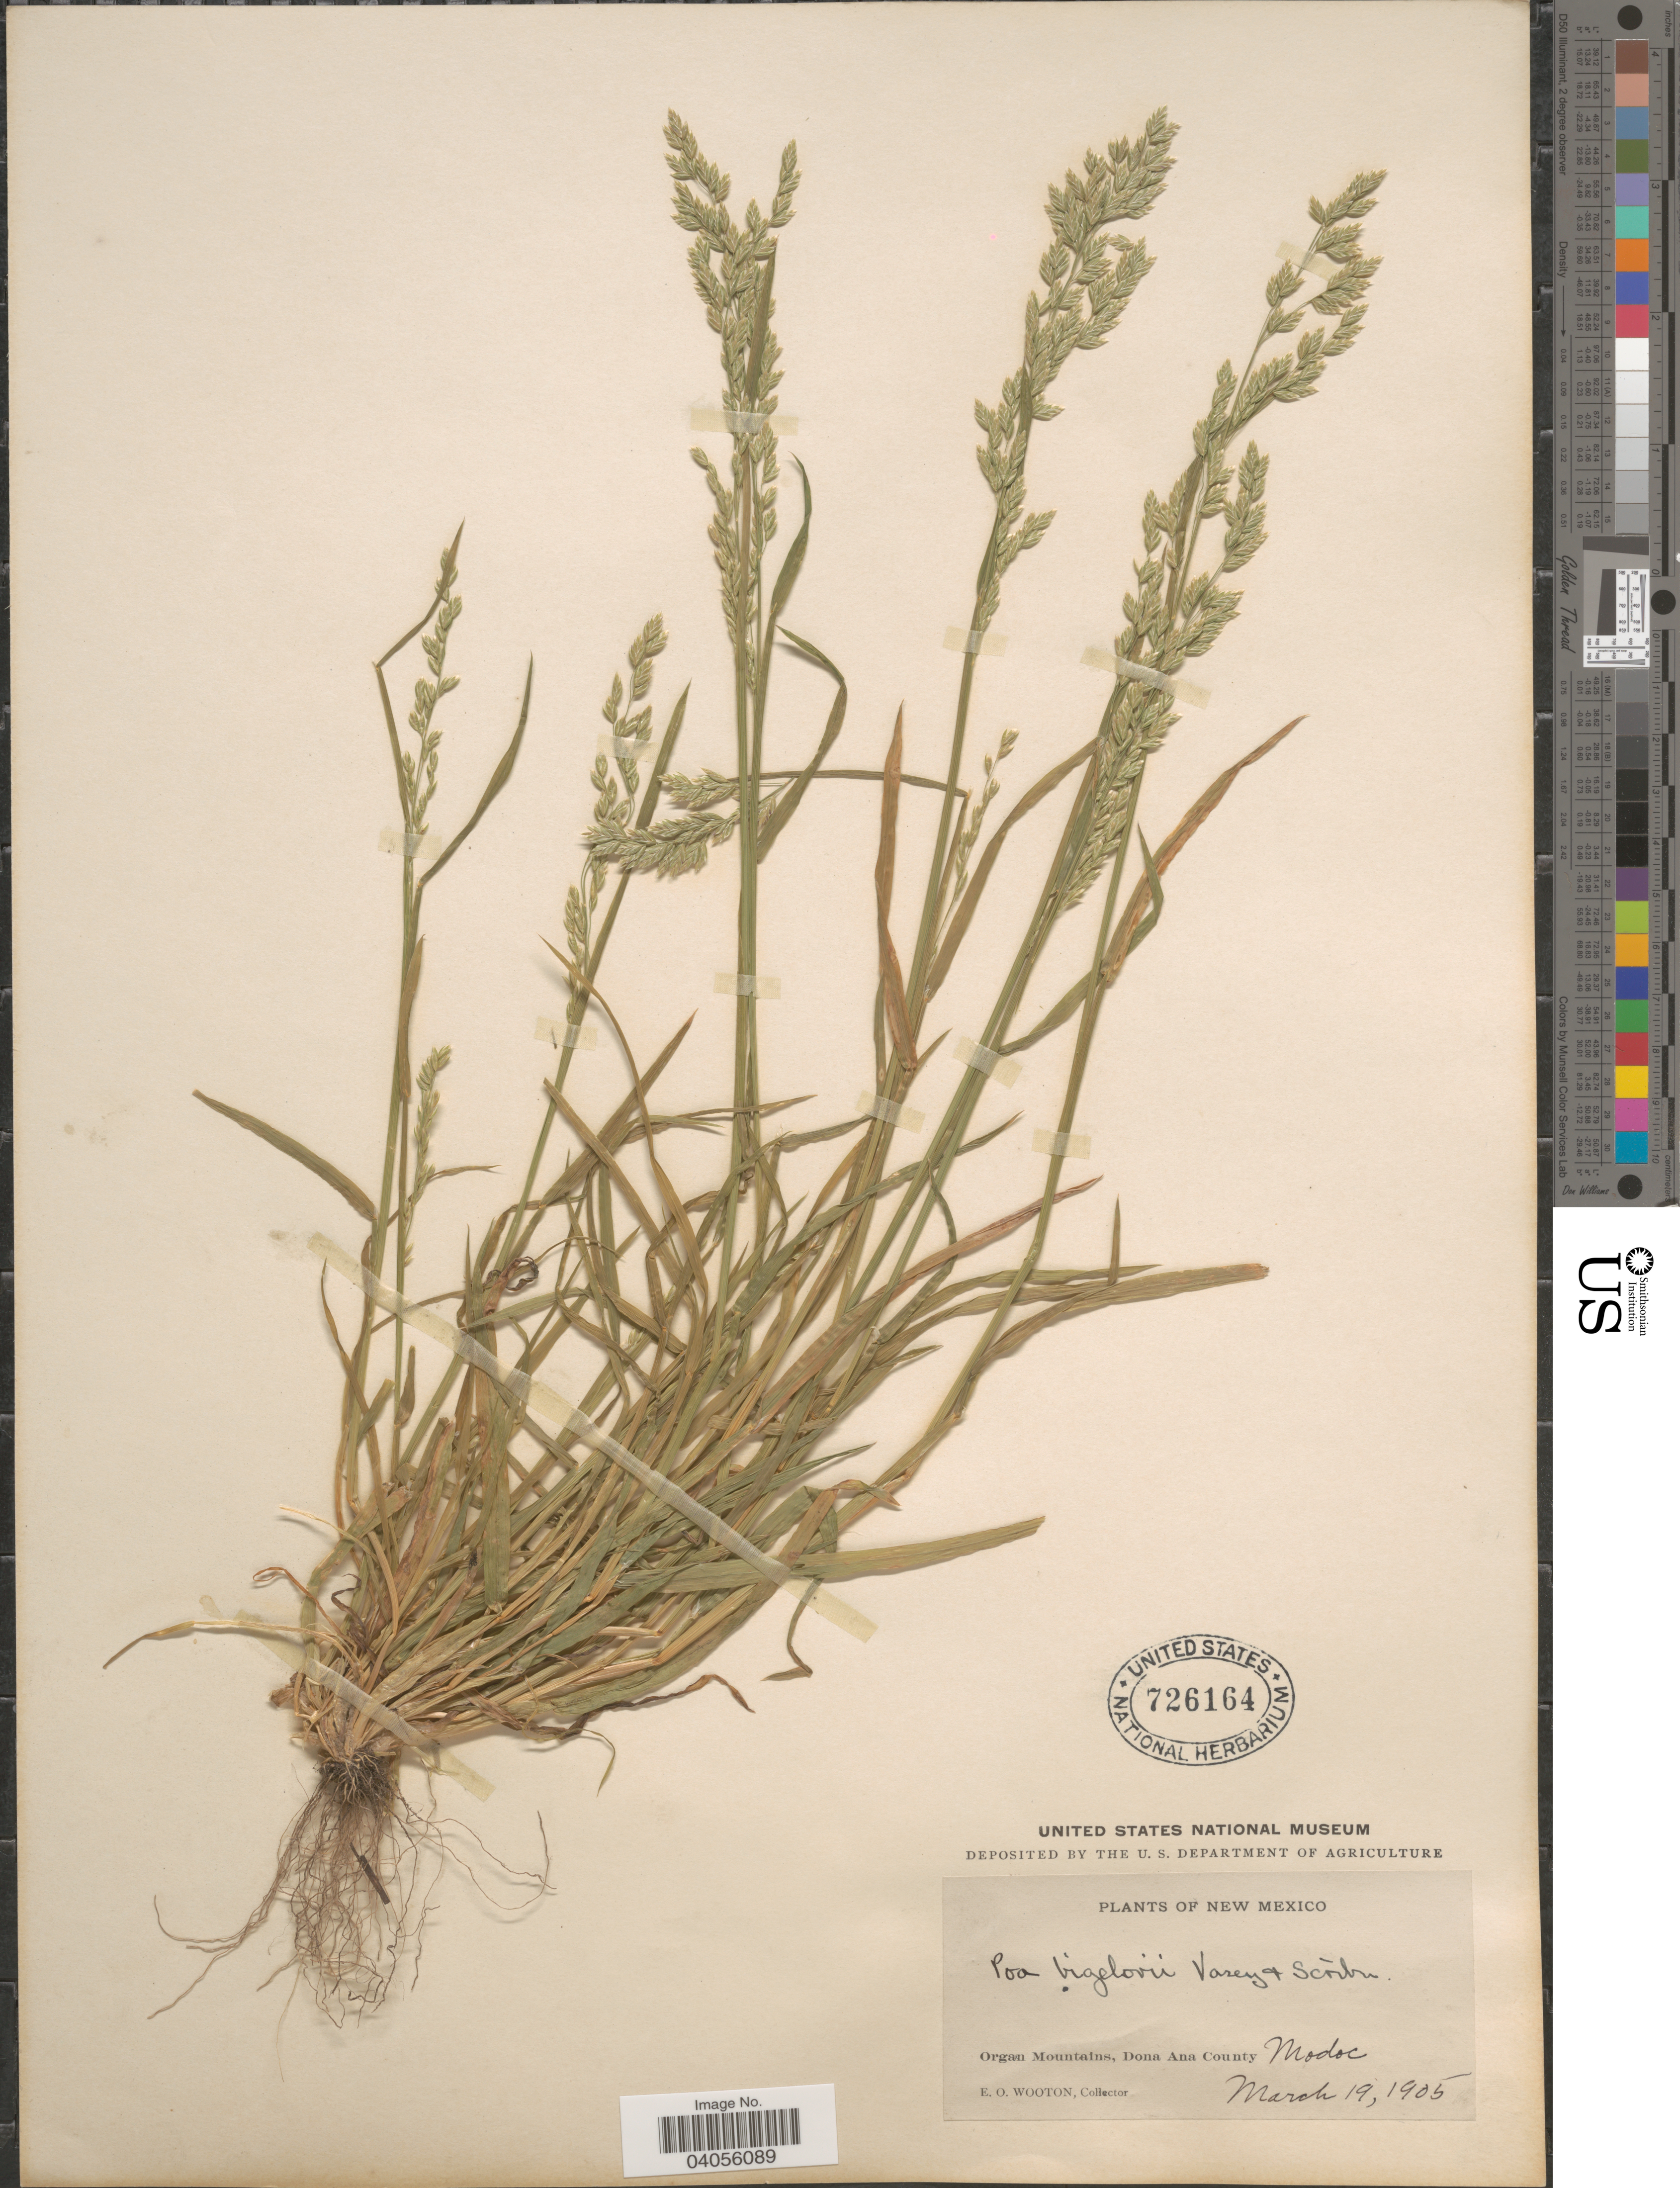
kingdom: Plantae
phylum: Tracheophyta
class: Liliopsida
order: Poales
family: Poaceae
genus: Poa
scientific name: Poa bigelovii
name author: Vasey & Scribn.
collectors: E. O. Wooton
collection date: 1905-03-19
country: United States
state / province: New Mexico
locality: Organ Mountains, Dona Ana County. Modoc.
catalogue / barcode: US 726164